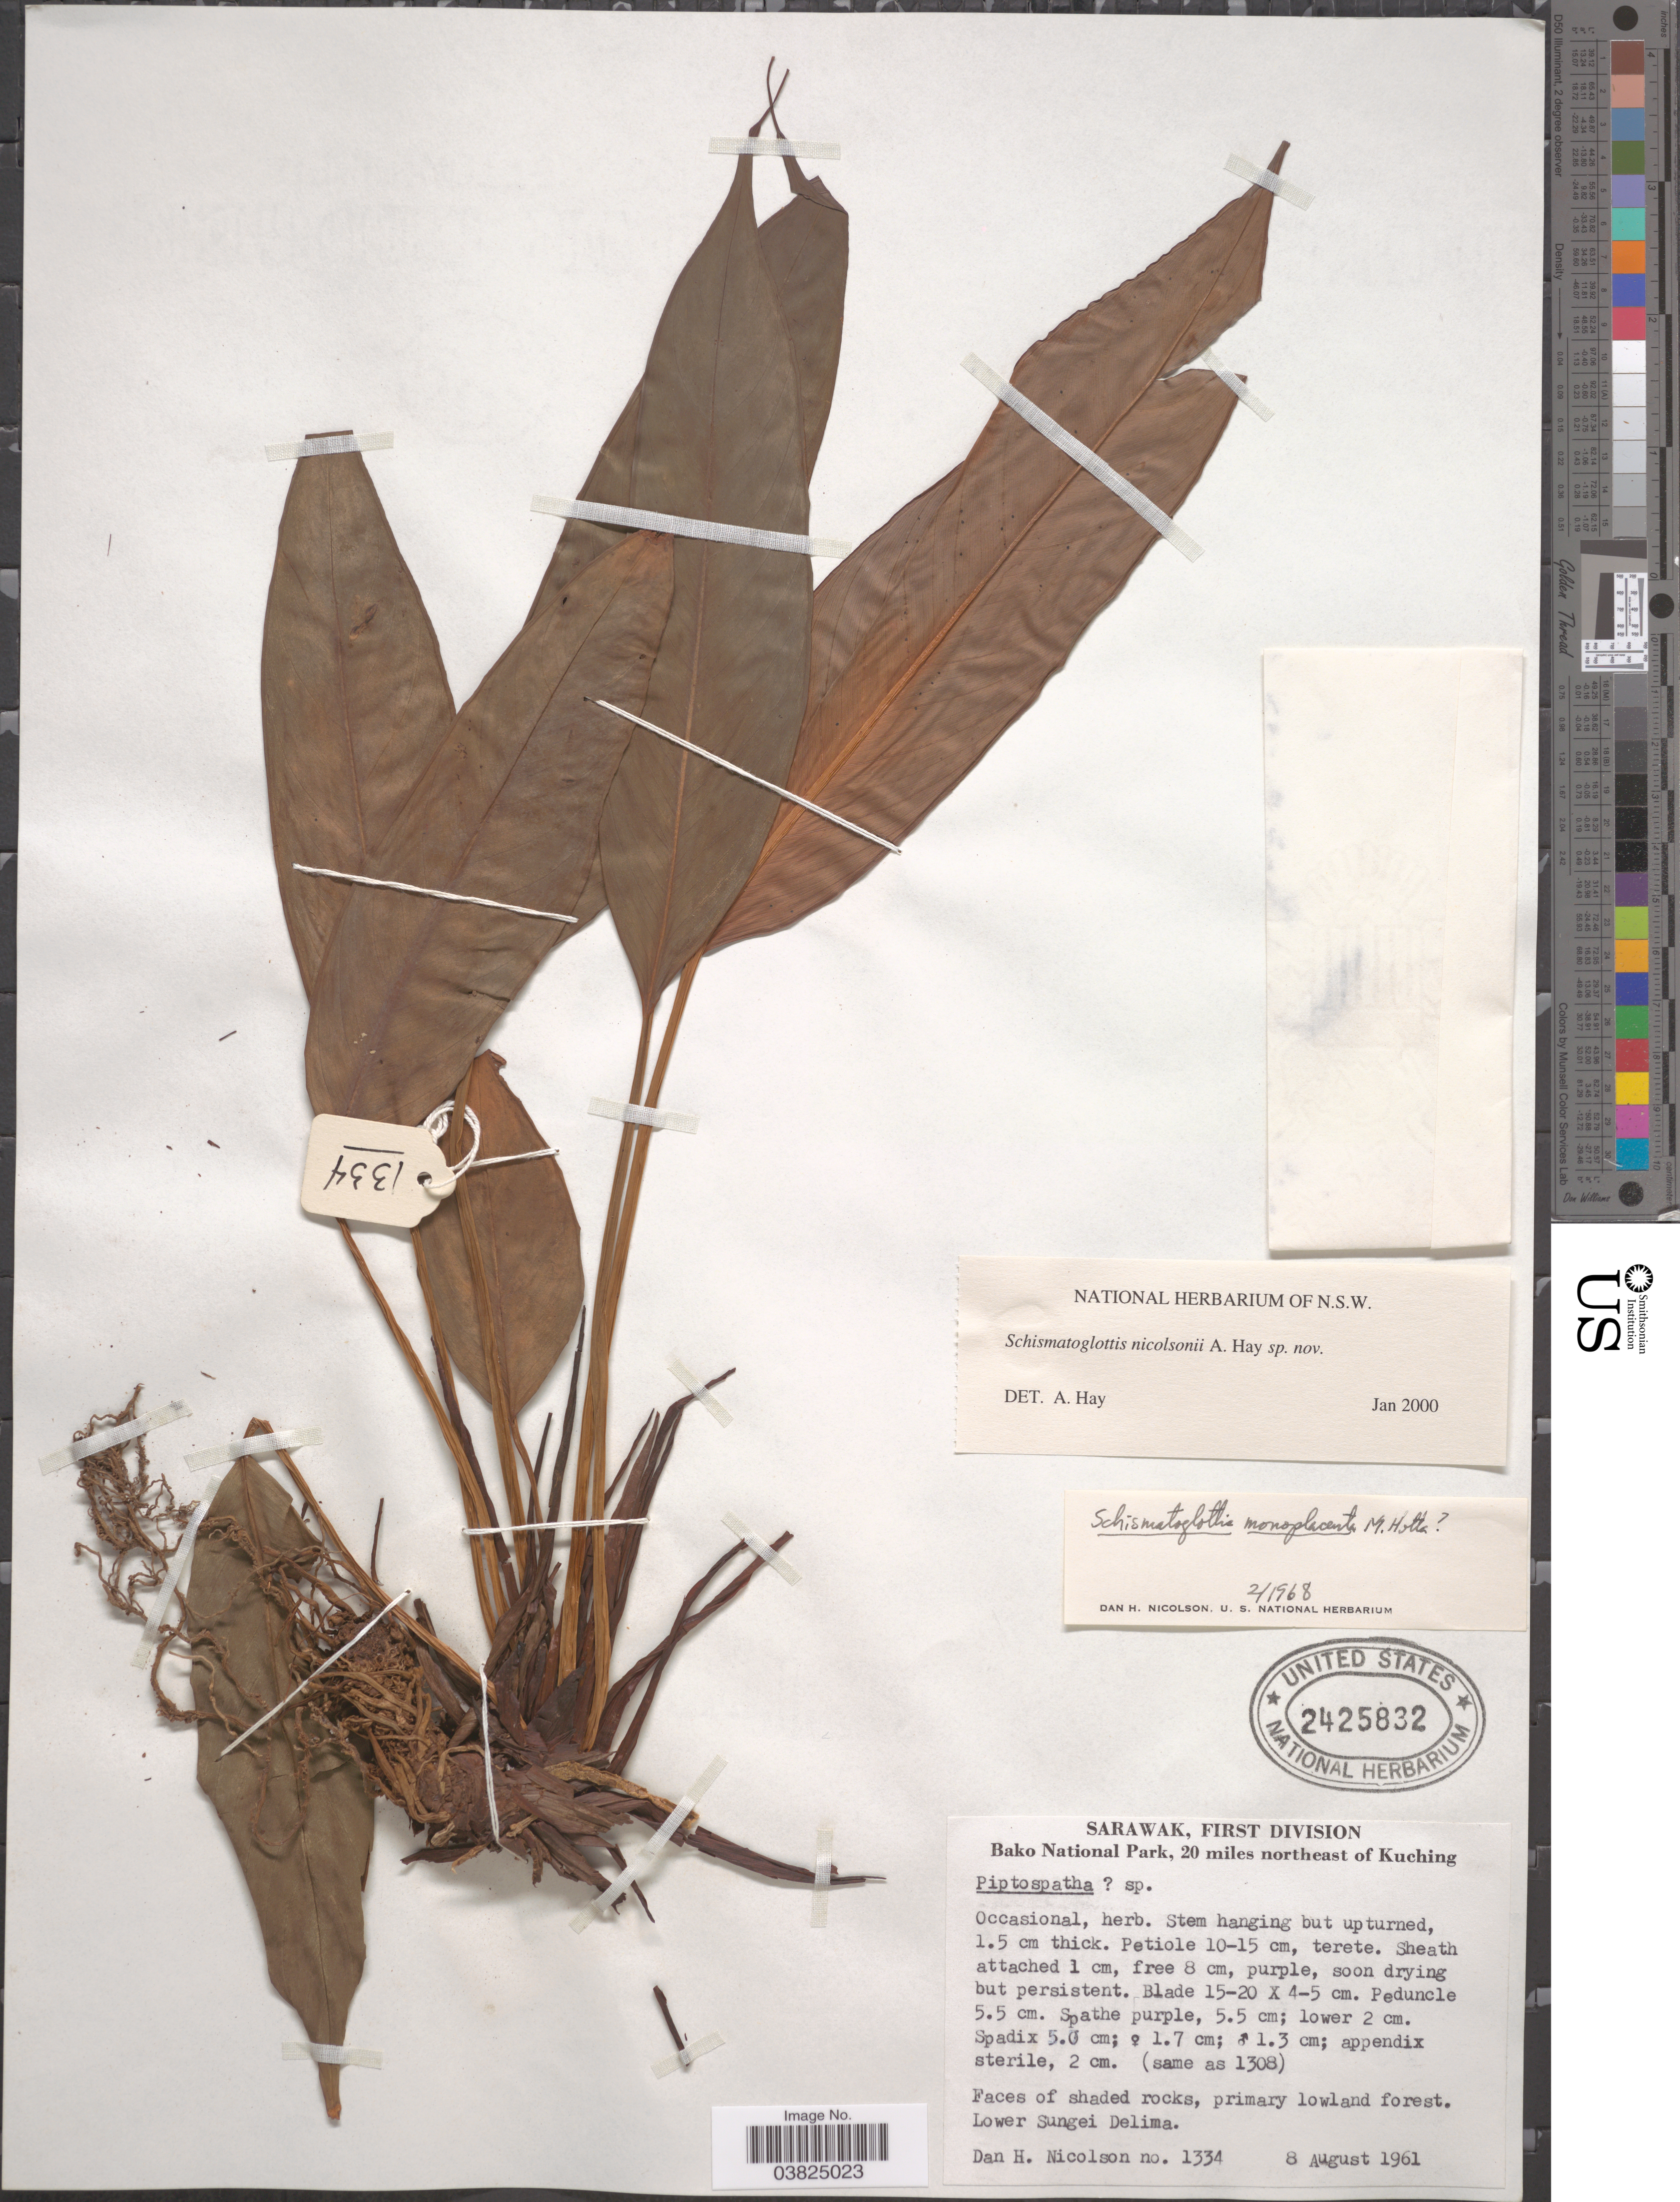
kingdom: Plantae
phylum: Tracheophyta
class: Liliopsida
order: Alismatales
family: Araceae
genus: Schismatoglottis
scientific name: Schismatoglottis nicolsonii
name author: A. Hay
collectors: D. H. Nicolson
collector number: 1334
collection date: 1961-08-08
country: Malaysia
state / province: Sarawak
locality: First Division. Bako National Park, 20 miles northeast of Kuching. Lower Sungei Delima.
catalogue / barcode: US 2425832